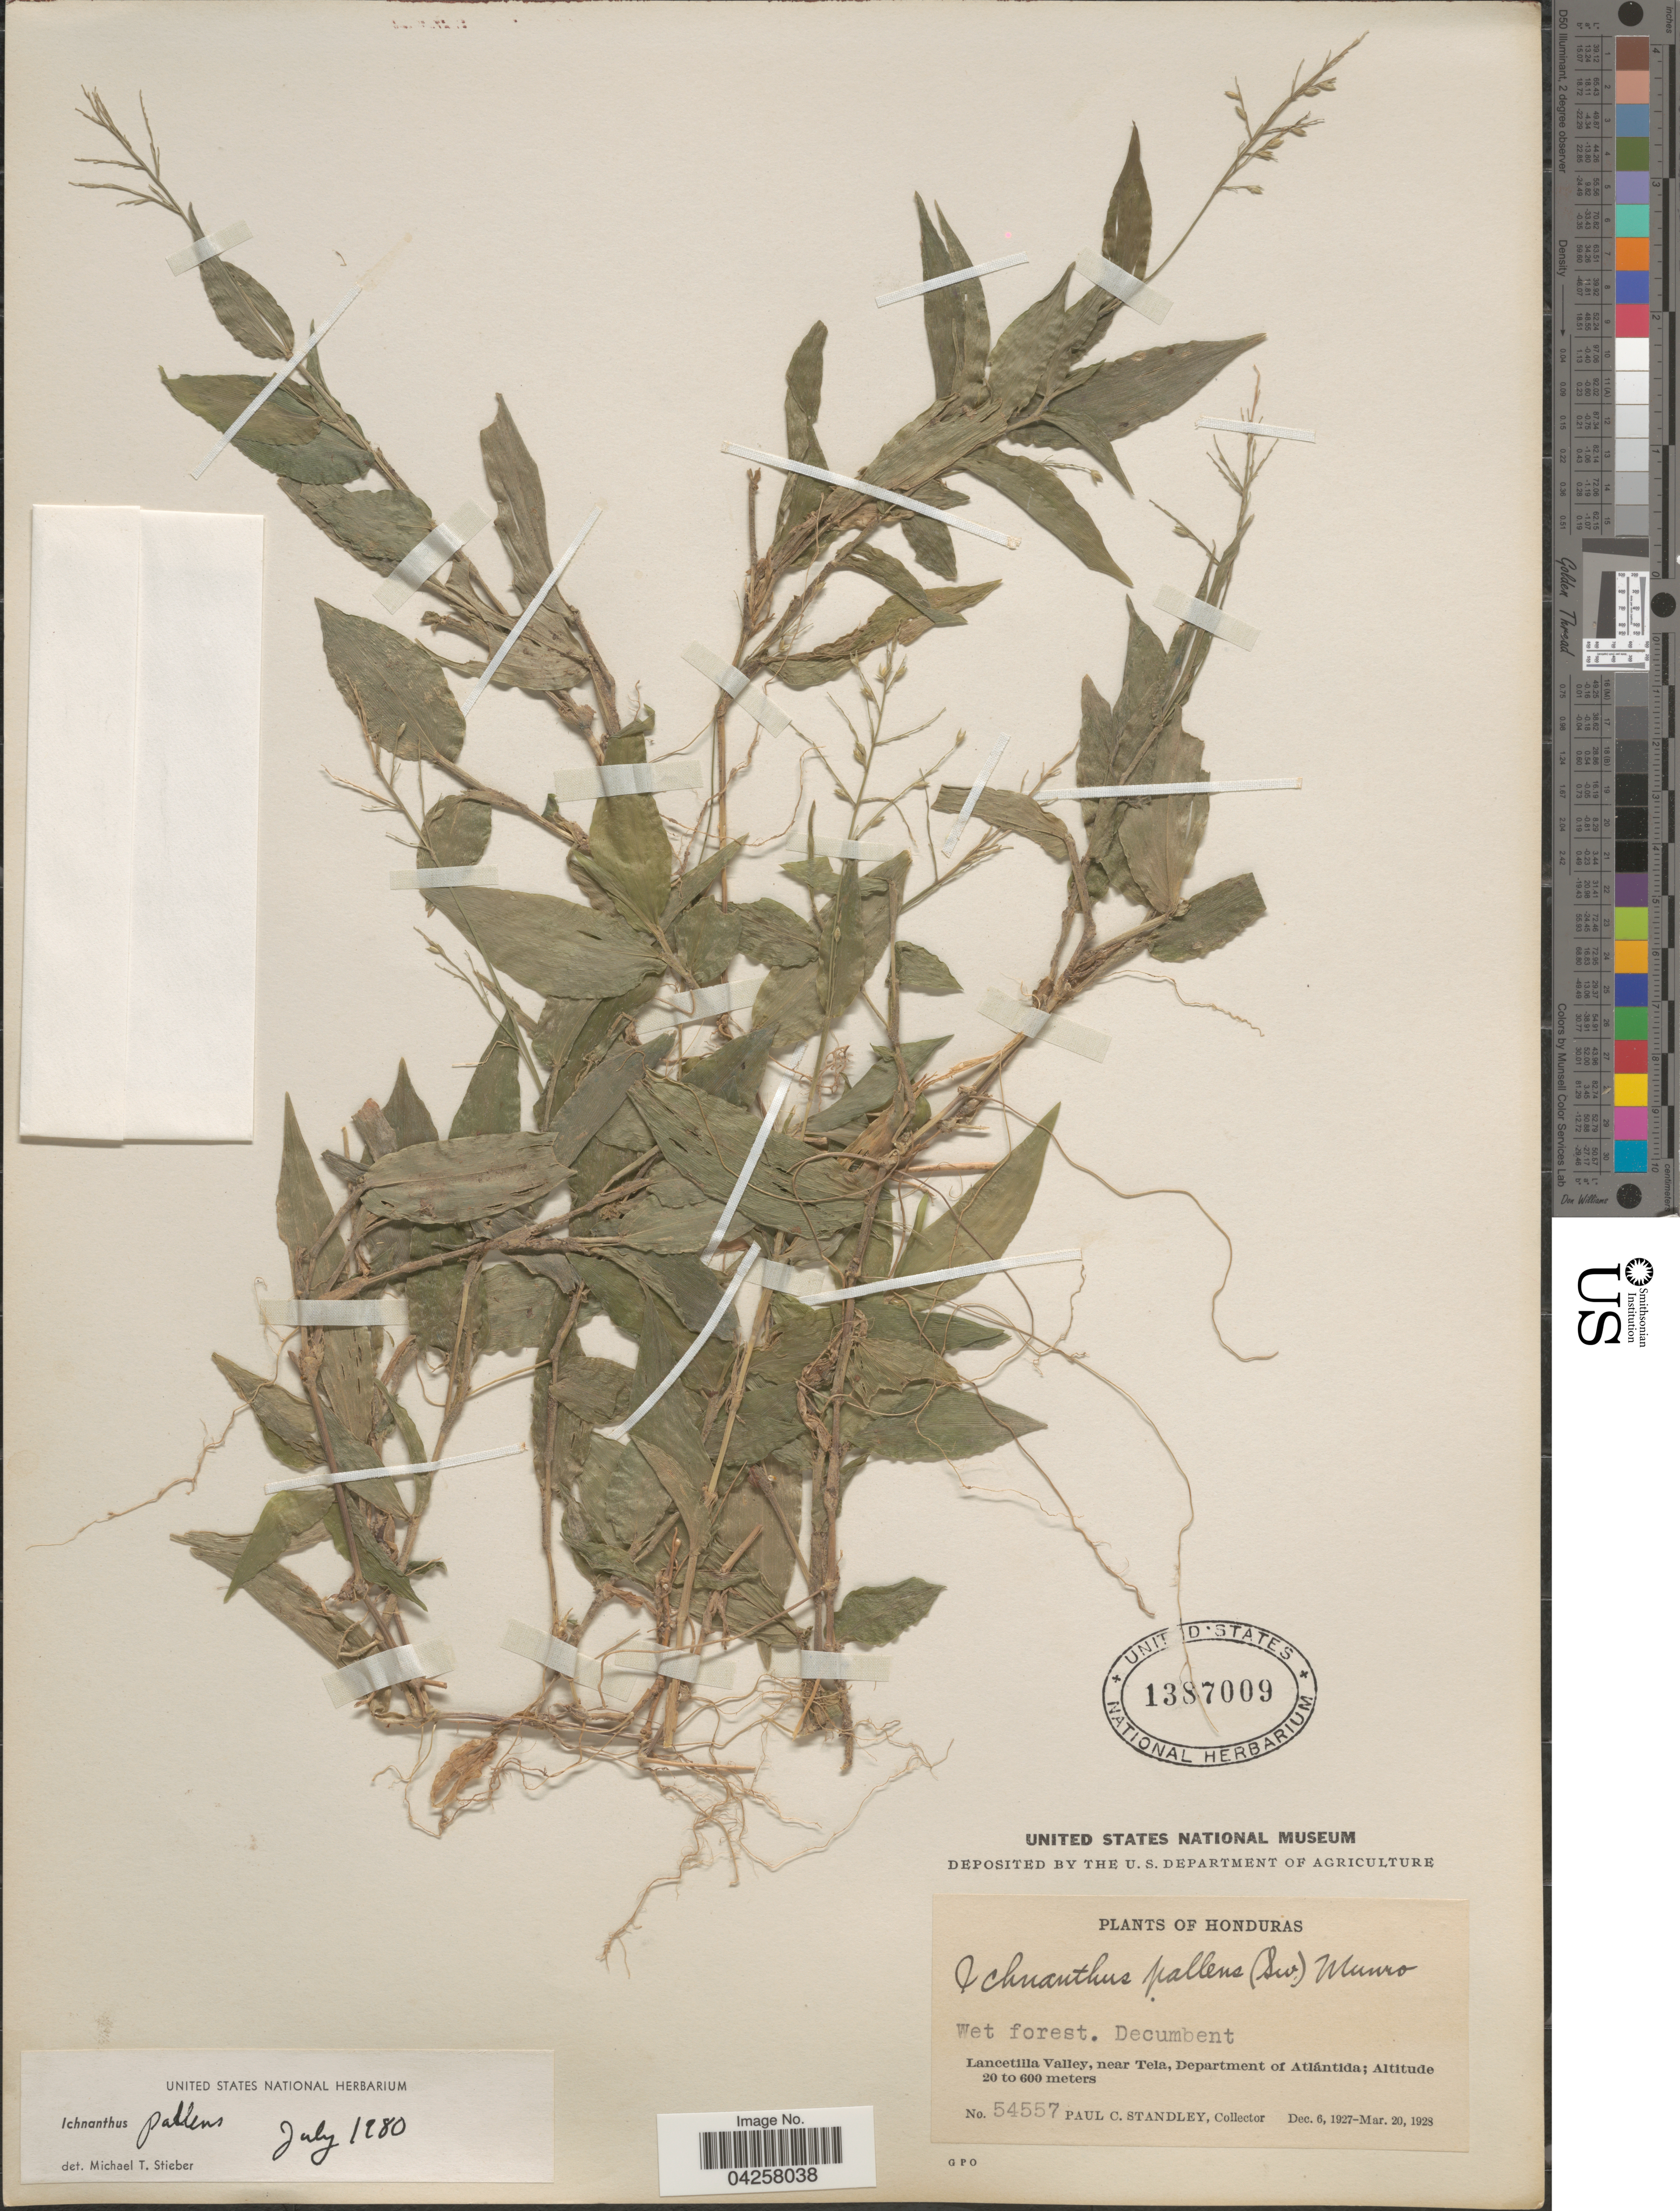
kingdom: Plantae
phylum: Tracheophyta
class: Liliopsida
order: Poales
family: Poaceae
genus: Ichnanthus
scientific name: Ichnanthus pallens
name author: (Sw.) Munro ex Benth.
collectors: P. C. Standley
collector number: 54557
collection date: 1927-12-06/1928-03-20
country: Honduras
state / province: Atlantida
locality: Lancetilla Valley, near Tela, Department of Atlántida.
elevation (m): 20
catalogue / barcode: US 1387009